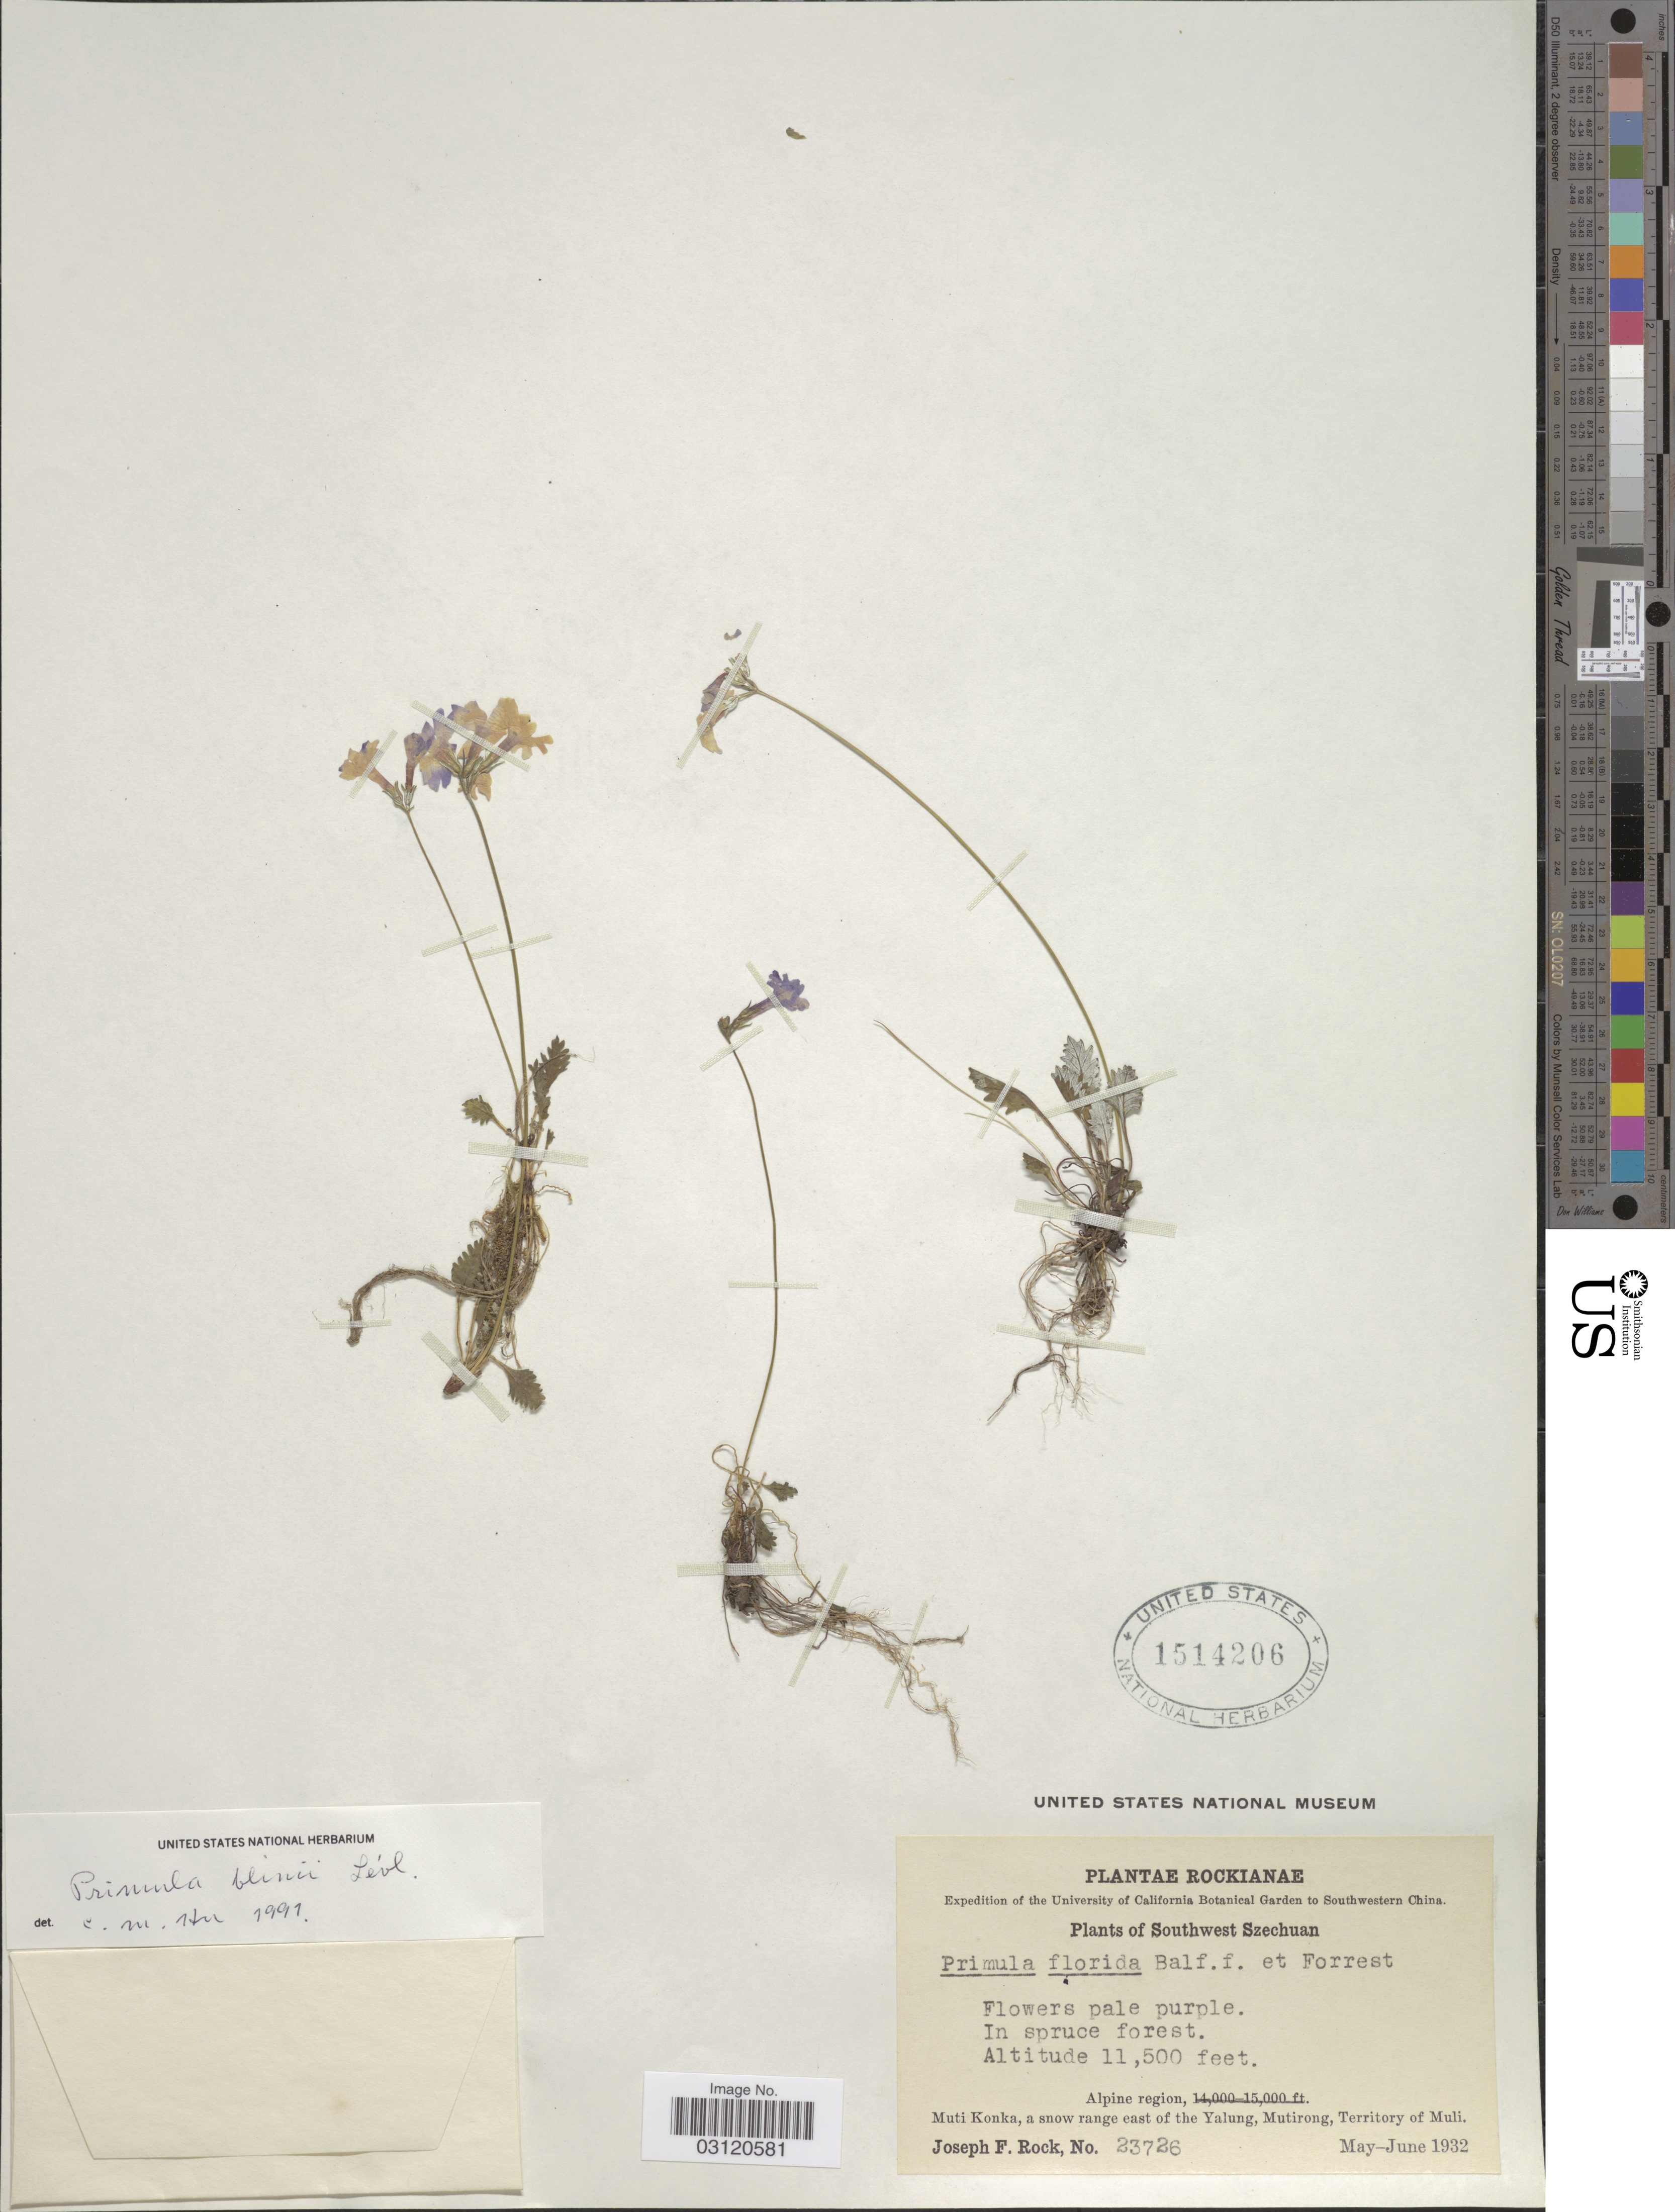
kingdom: Plantae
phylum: Tracheophyta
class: Magnoliopsida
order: Ericales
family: Primulaceae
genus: Primula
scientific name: Primula blinii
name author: H. Lév.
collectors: J. F. Rock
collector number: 23726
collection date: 1932-05/1932-06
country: China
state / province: Sichuan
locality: Southwestern China, Southwest Szechuan, Alpine region, Muti Konka, a snow range east of the Yalung, Mutirong, Territory of Muli.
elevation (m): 3505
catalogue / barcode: US 1514206